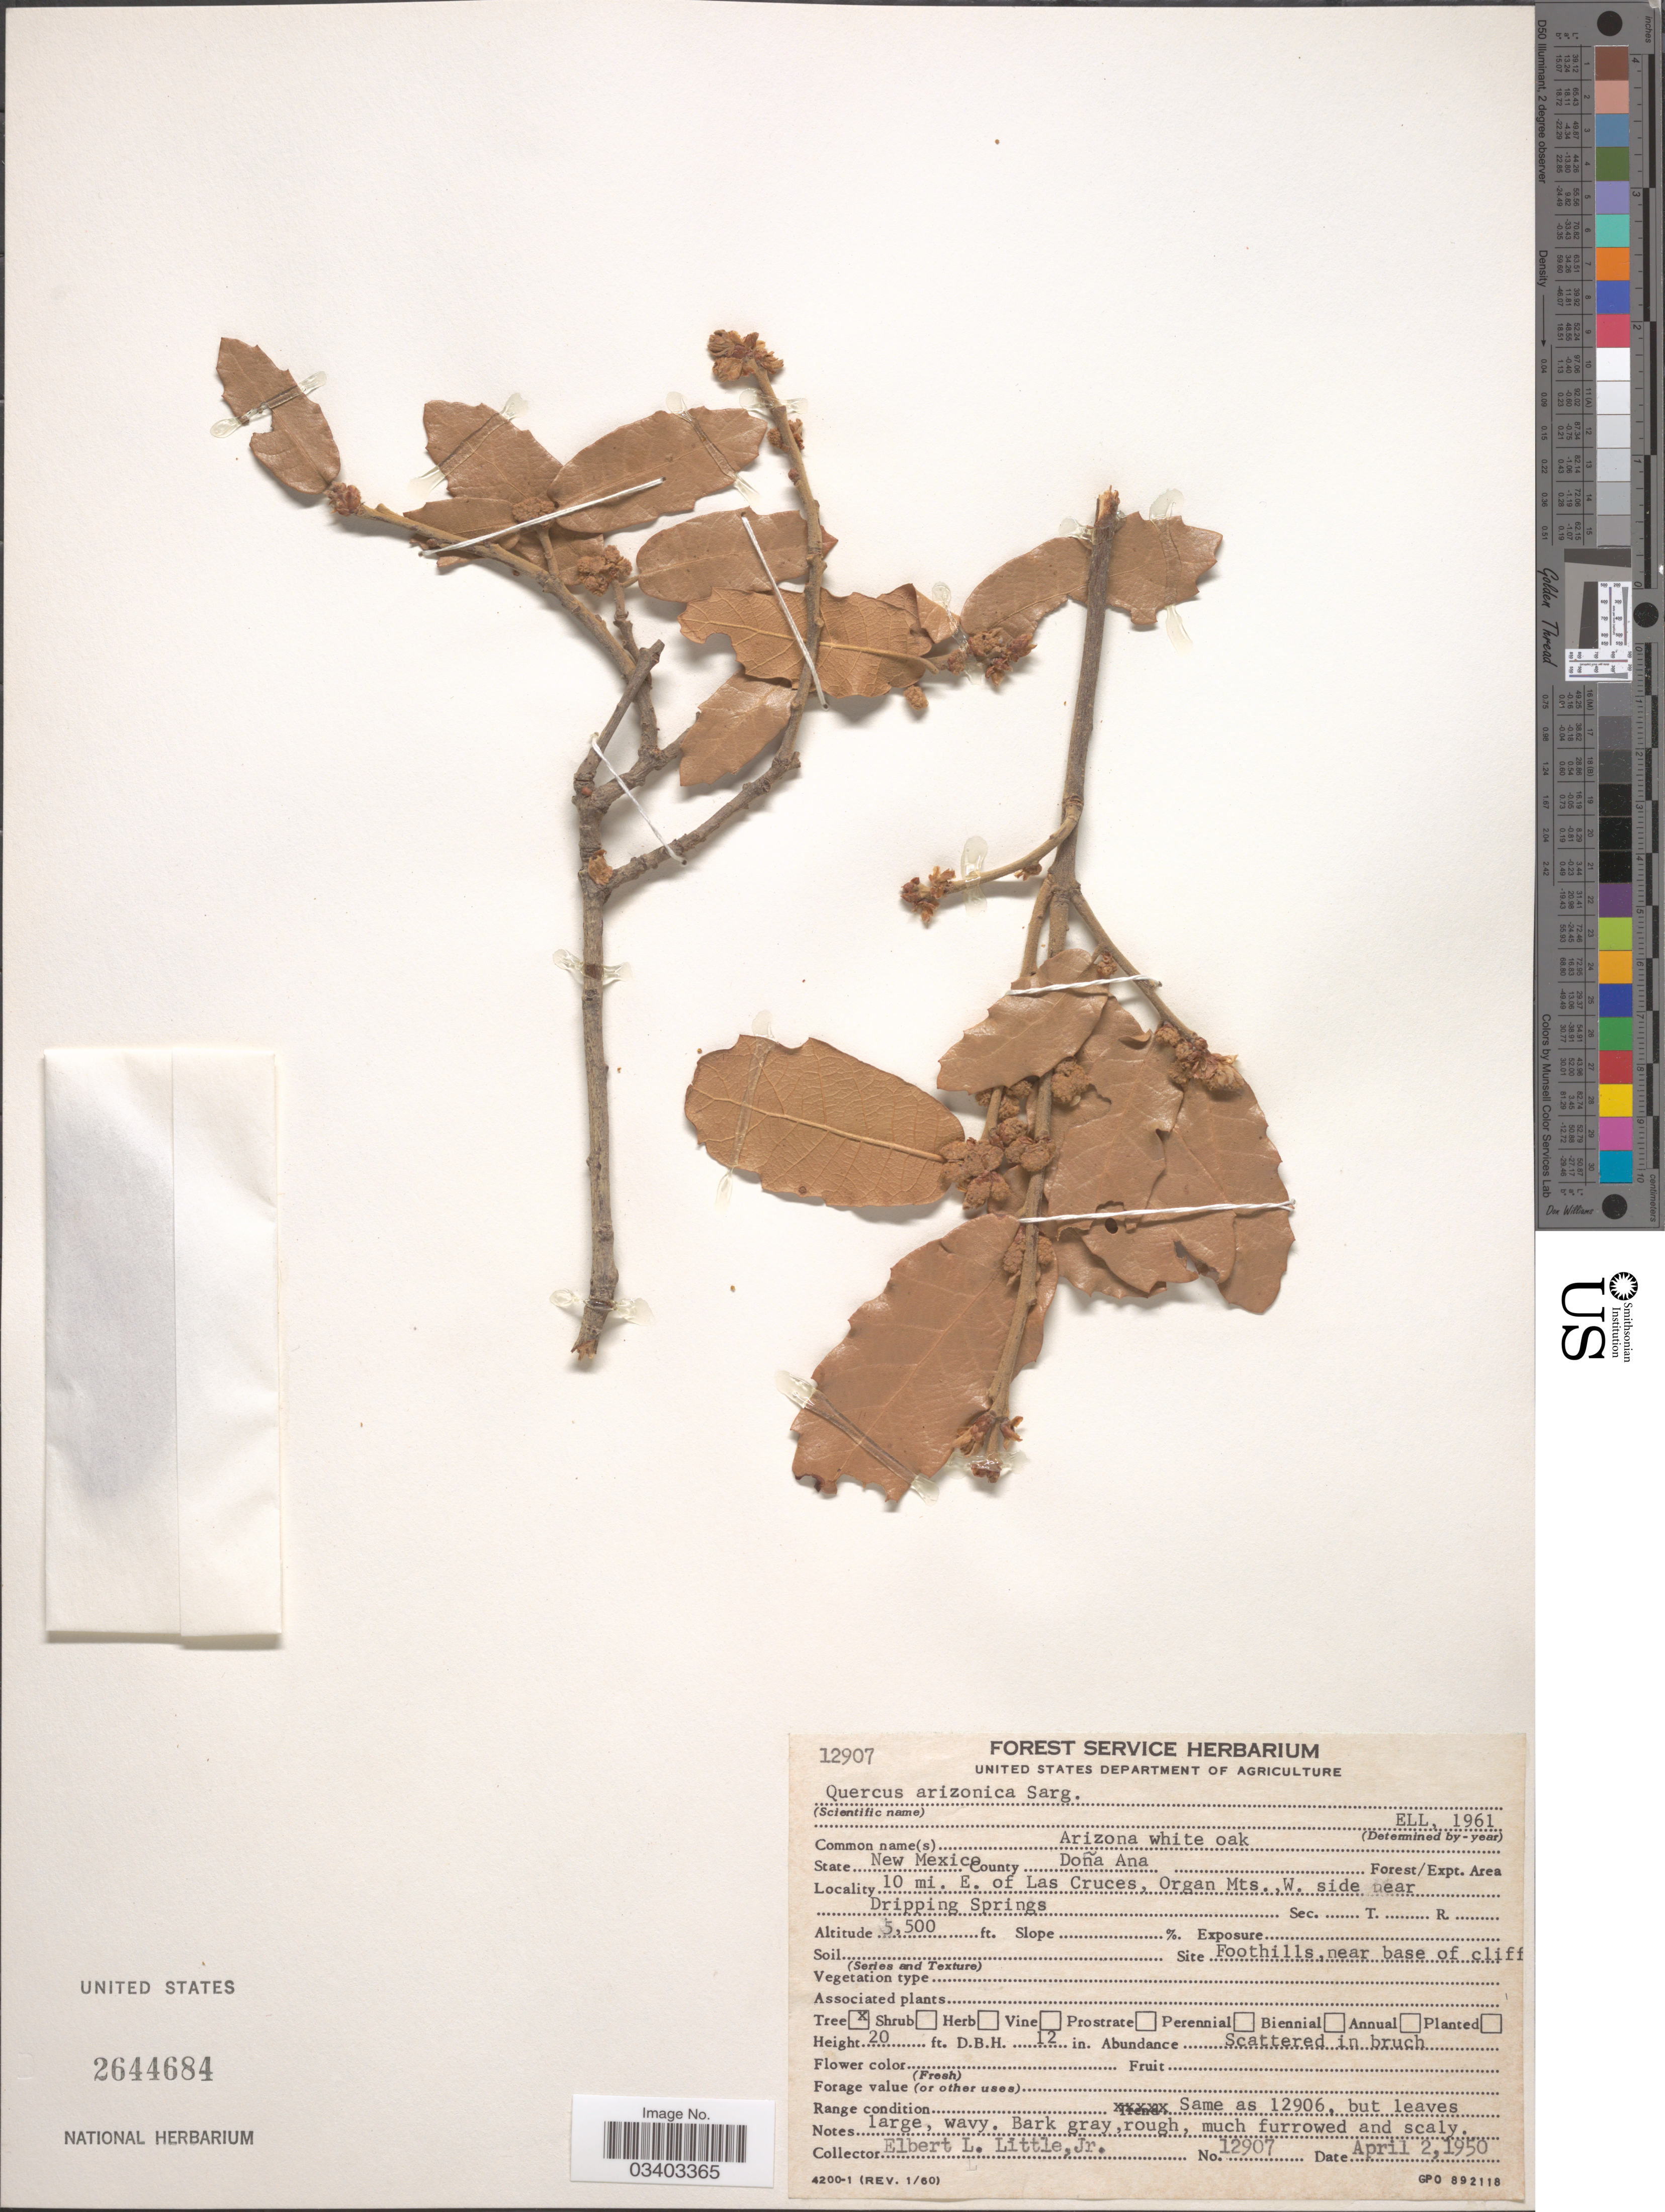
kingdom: Plantae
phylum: Tracheophyta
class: Magnoliopsida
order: Fagales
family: Fagaceae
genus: Quercus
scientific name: Quercus arizonica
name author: Sarg.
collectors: E. L. Little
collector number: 12907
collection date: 1950-04-02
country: United States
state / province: New Mexico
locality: County Doña Ana. 10 mi. E. of Las Cruces, Organ Mts., W. side near Dripping Springs. Site Foothills, near base of cliff.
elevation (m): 1676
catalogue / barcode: US 2644684